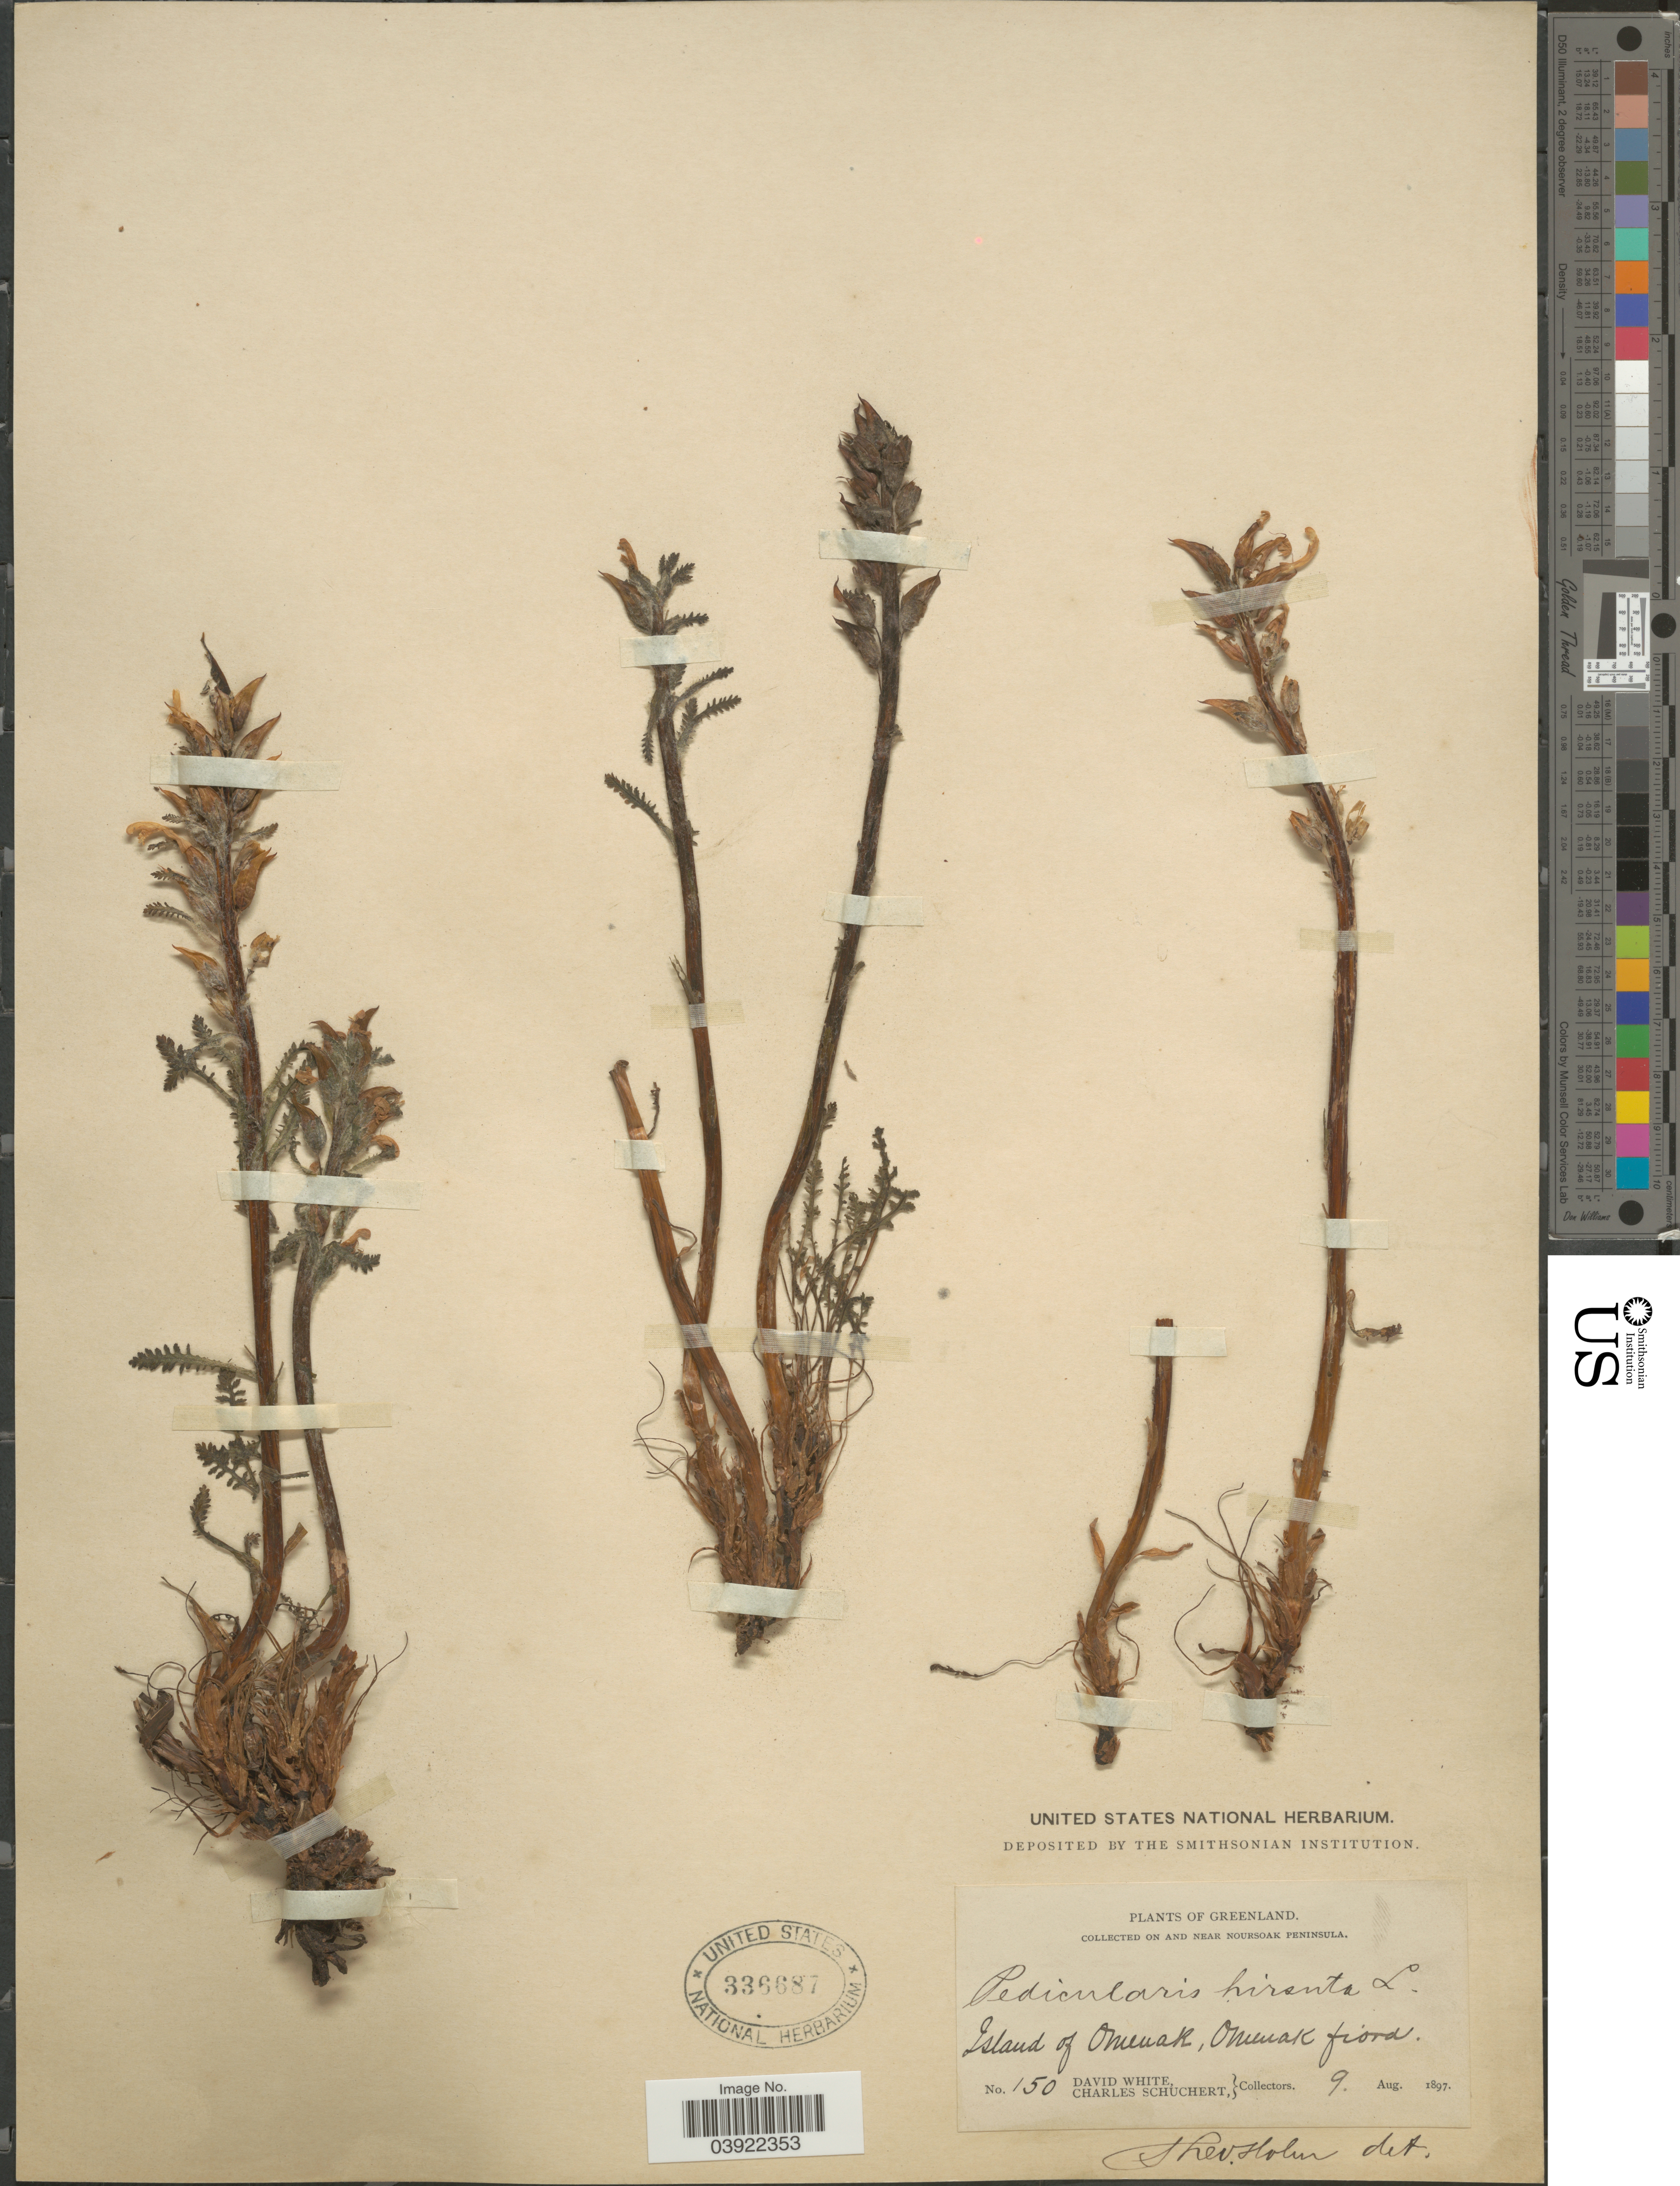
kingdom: Plantae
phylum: Tracheophyta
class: Magnoliopsida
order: Lamiales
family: Orobanchaceae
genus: Pedicularis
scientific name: Pedicularis hirsuta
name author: L.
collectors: D. White & C. Schuchert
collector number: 150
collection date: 1897-08-09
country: Greenland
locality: On and near Noursoak Peninsula. Island of Omenak, Omenak Fiord.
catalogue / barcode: US 336687